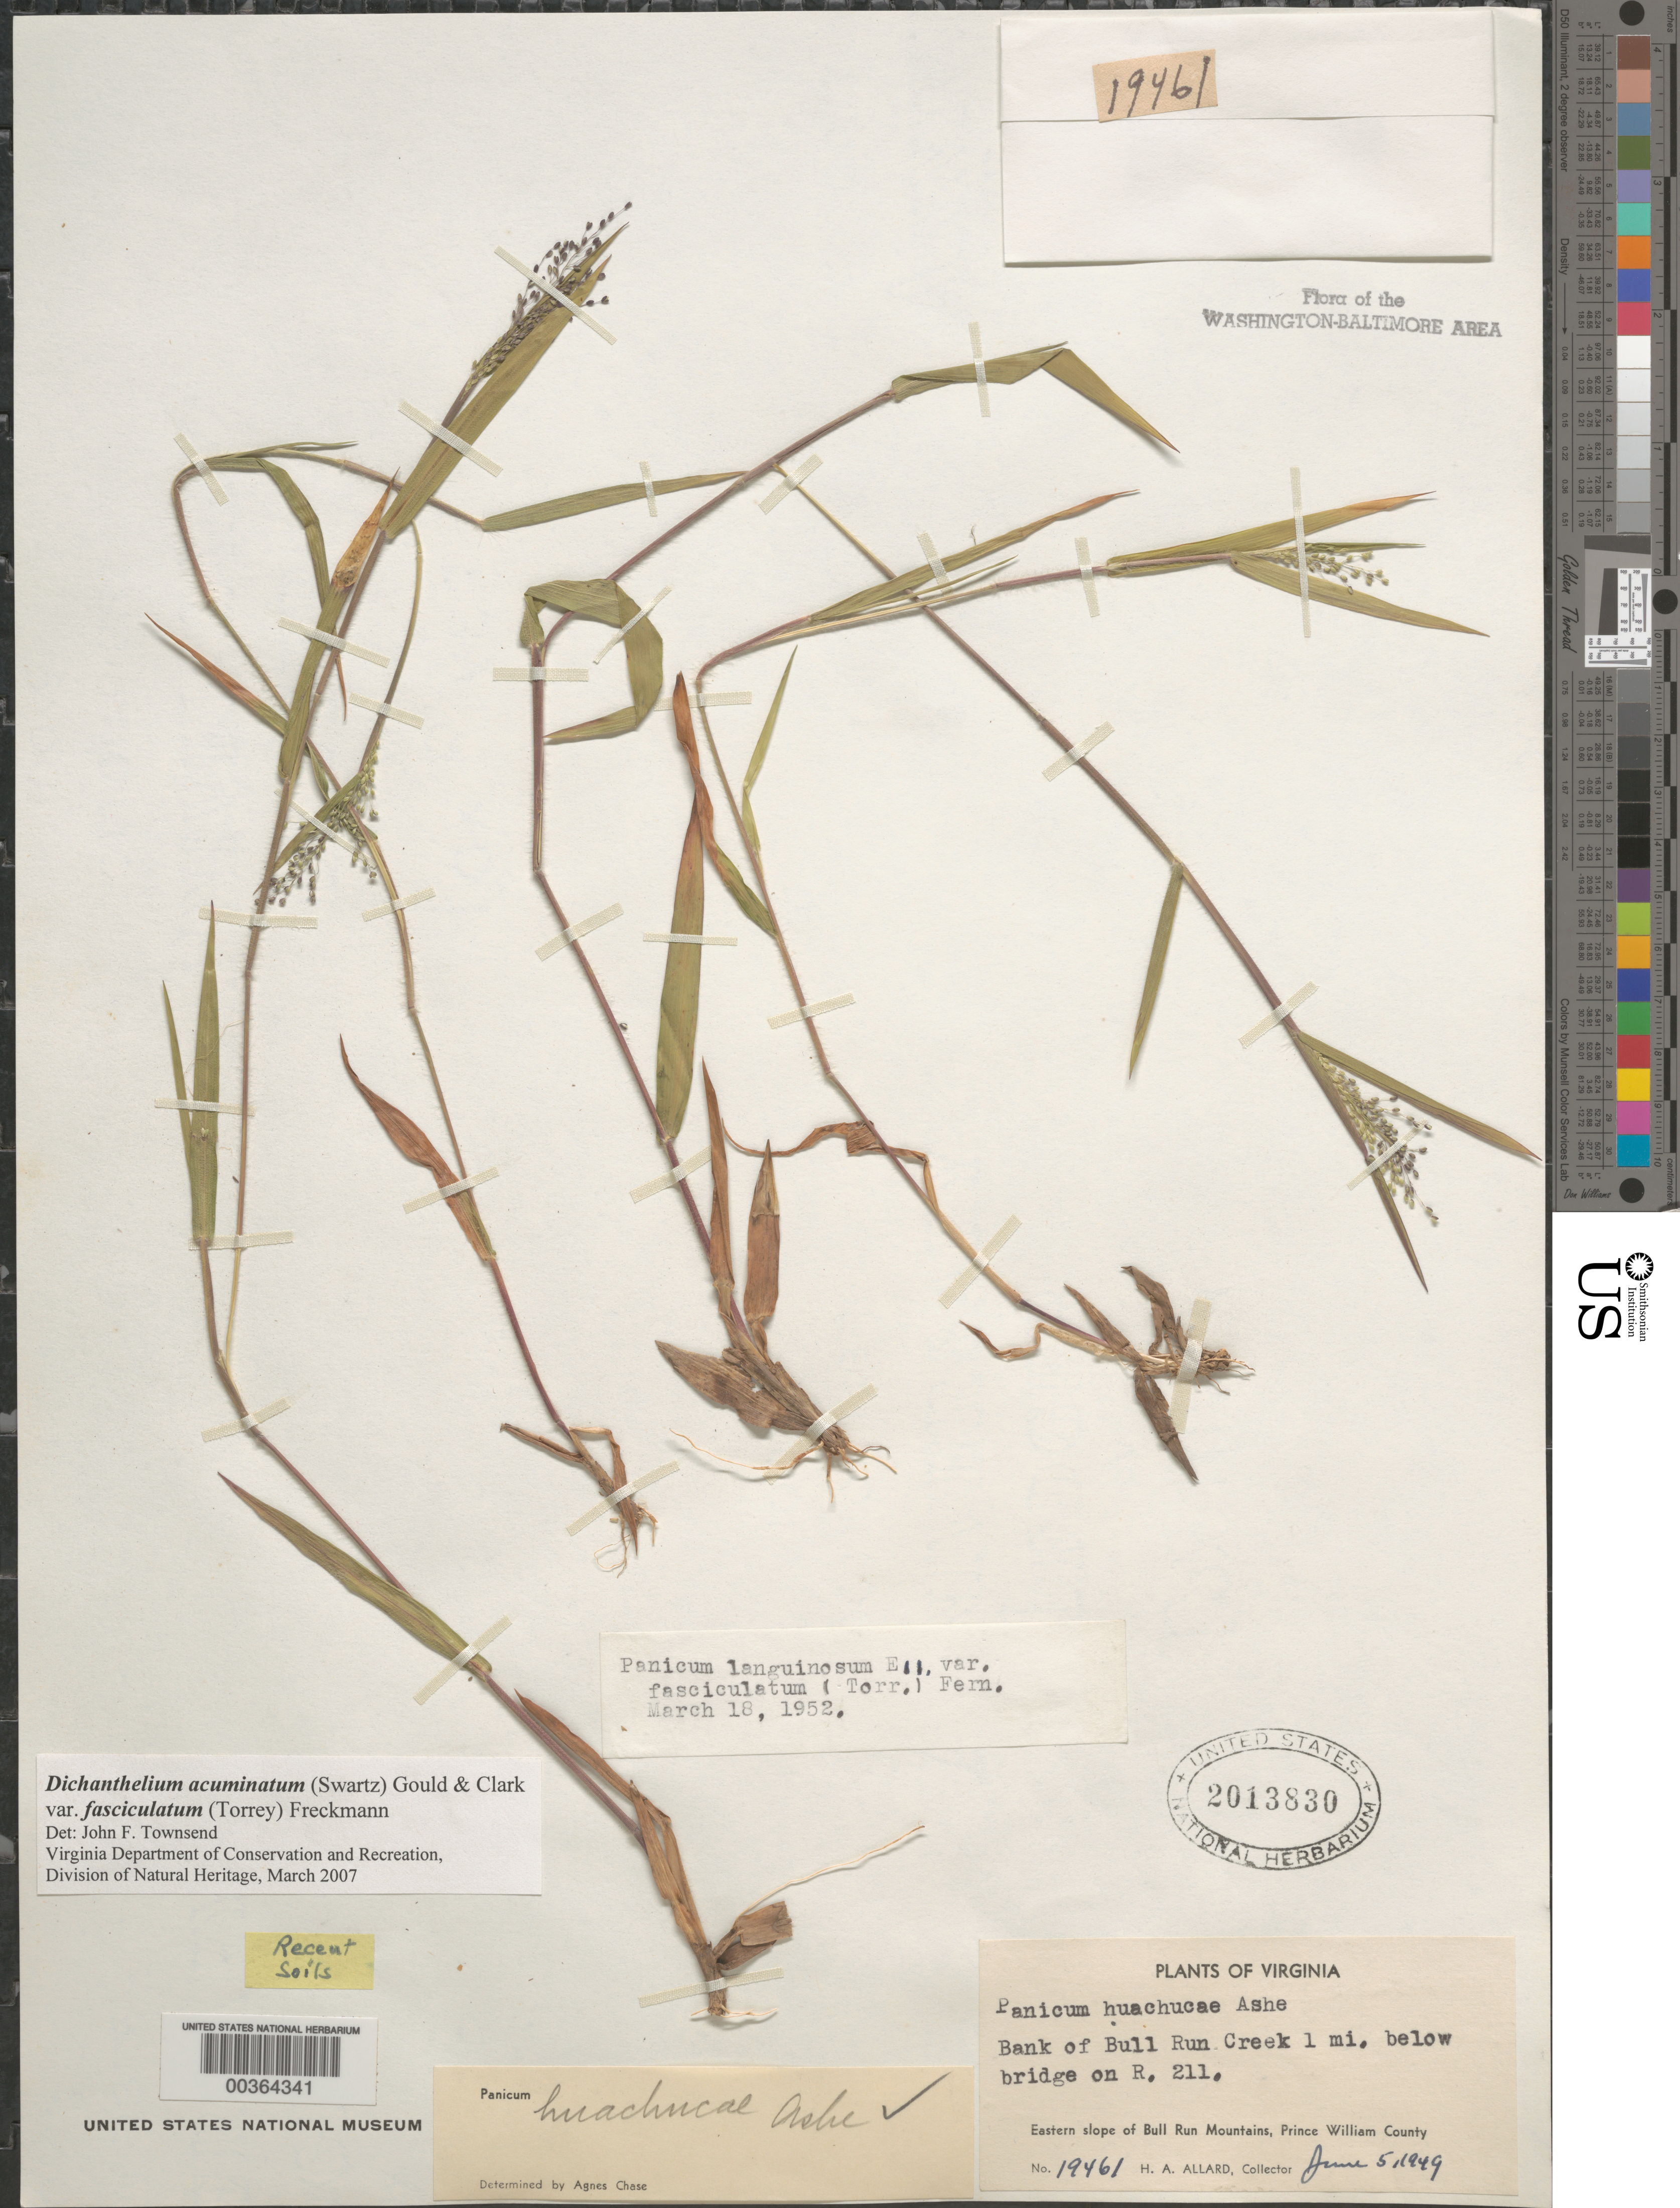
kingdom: Plantae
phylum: Tracheophyta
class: Liliopsida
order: Poales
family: Poaceae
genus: Dichanthelium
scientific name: Dichanthelium acuminatum var. fasciculatum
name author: (Torr.) Freckmann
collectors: H. A. Allard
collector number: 19461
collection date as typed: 05 Jun 1949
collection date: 1949-06-05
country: United States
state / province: Virginia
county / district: Prince William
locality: Bull Run Creek, below Route 211 Bridge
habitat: Bank of creek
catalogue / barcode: US 2013830